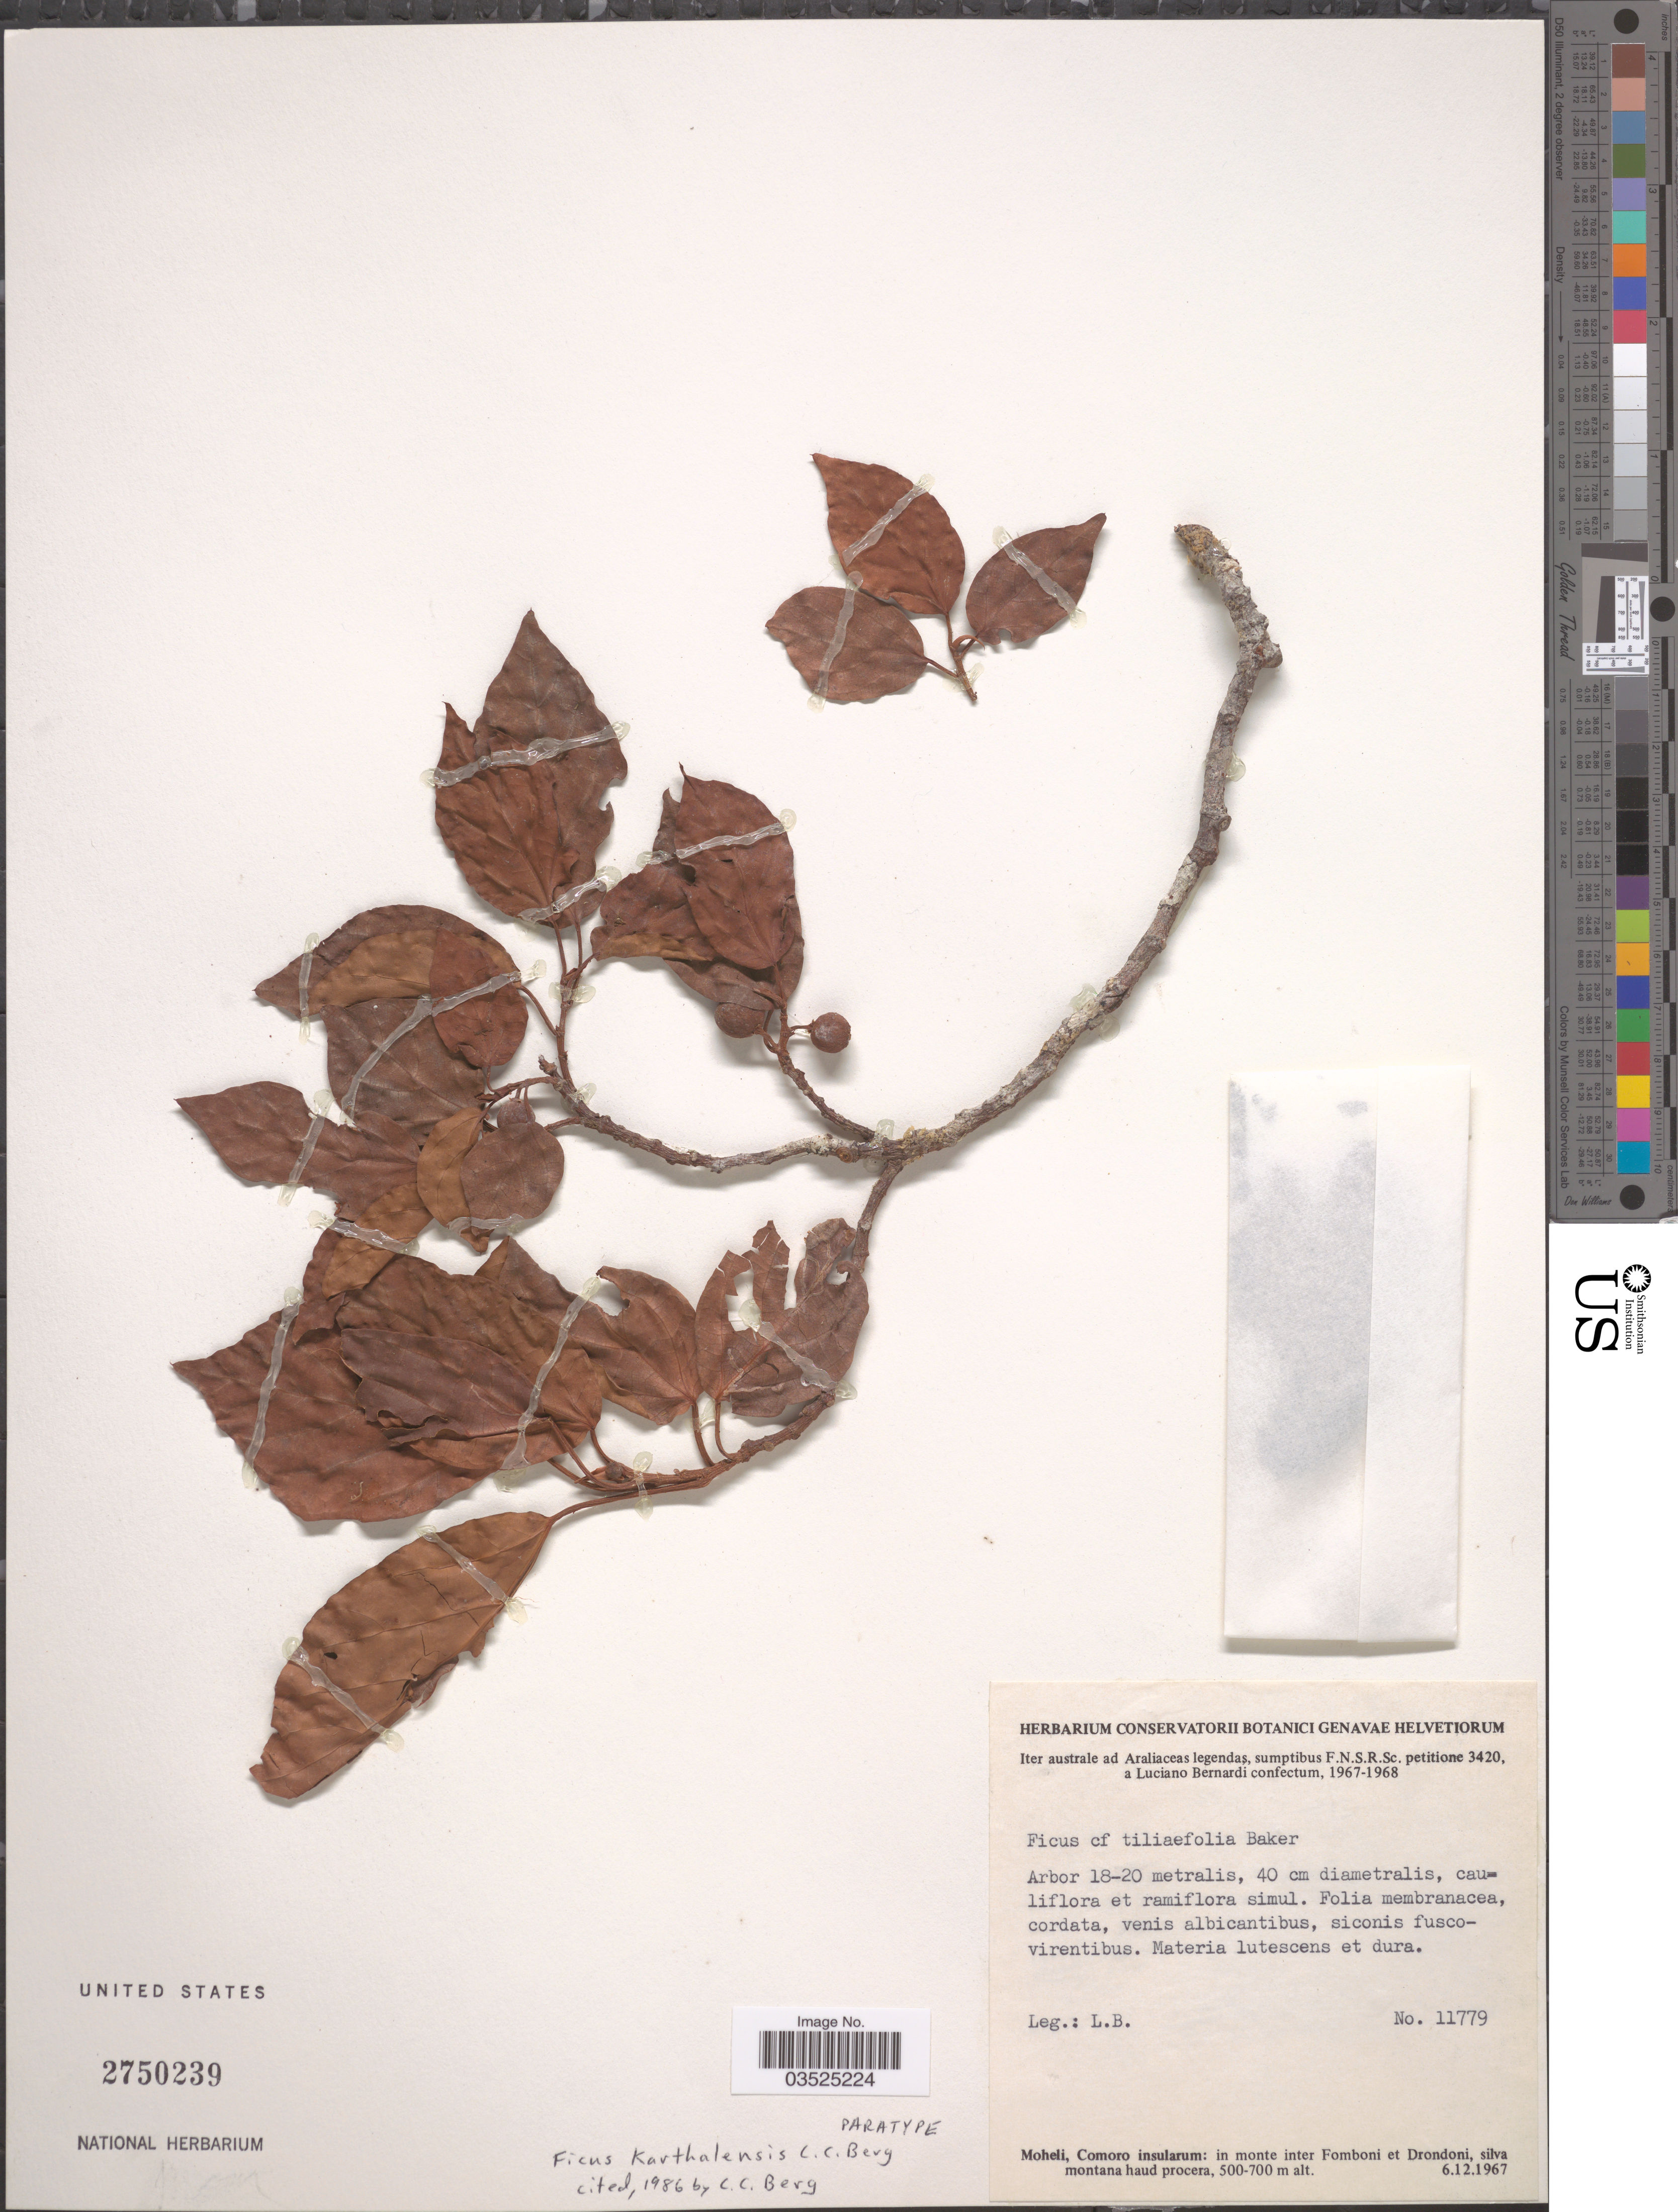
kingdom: Plantae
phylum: Tracheophyta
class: Magnoliopsida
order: Rosales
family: Moraceae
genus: Ficus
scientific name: Ficus karthalensis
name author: C.C. Berg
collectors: L. Bernardi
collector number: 11779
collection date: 1967-12-06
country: Comoros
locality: Moheli, Comoro insularum: in monte inter Fomboni et Drondoni.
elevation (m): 500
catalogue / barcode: US 2750239